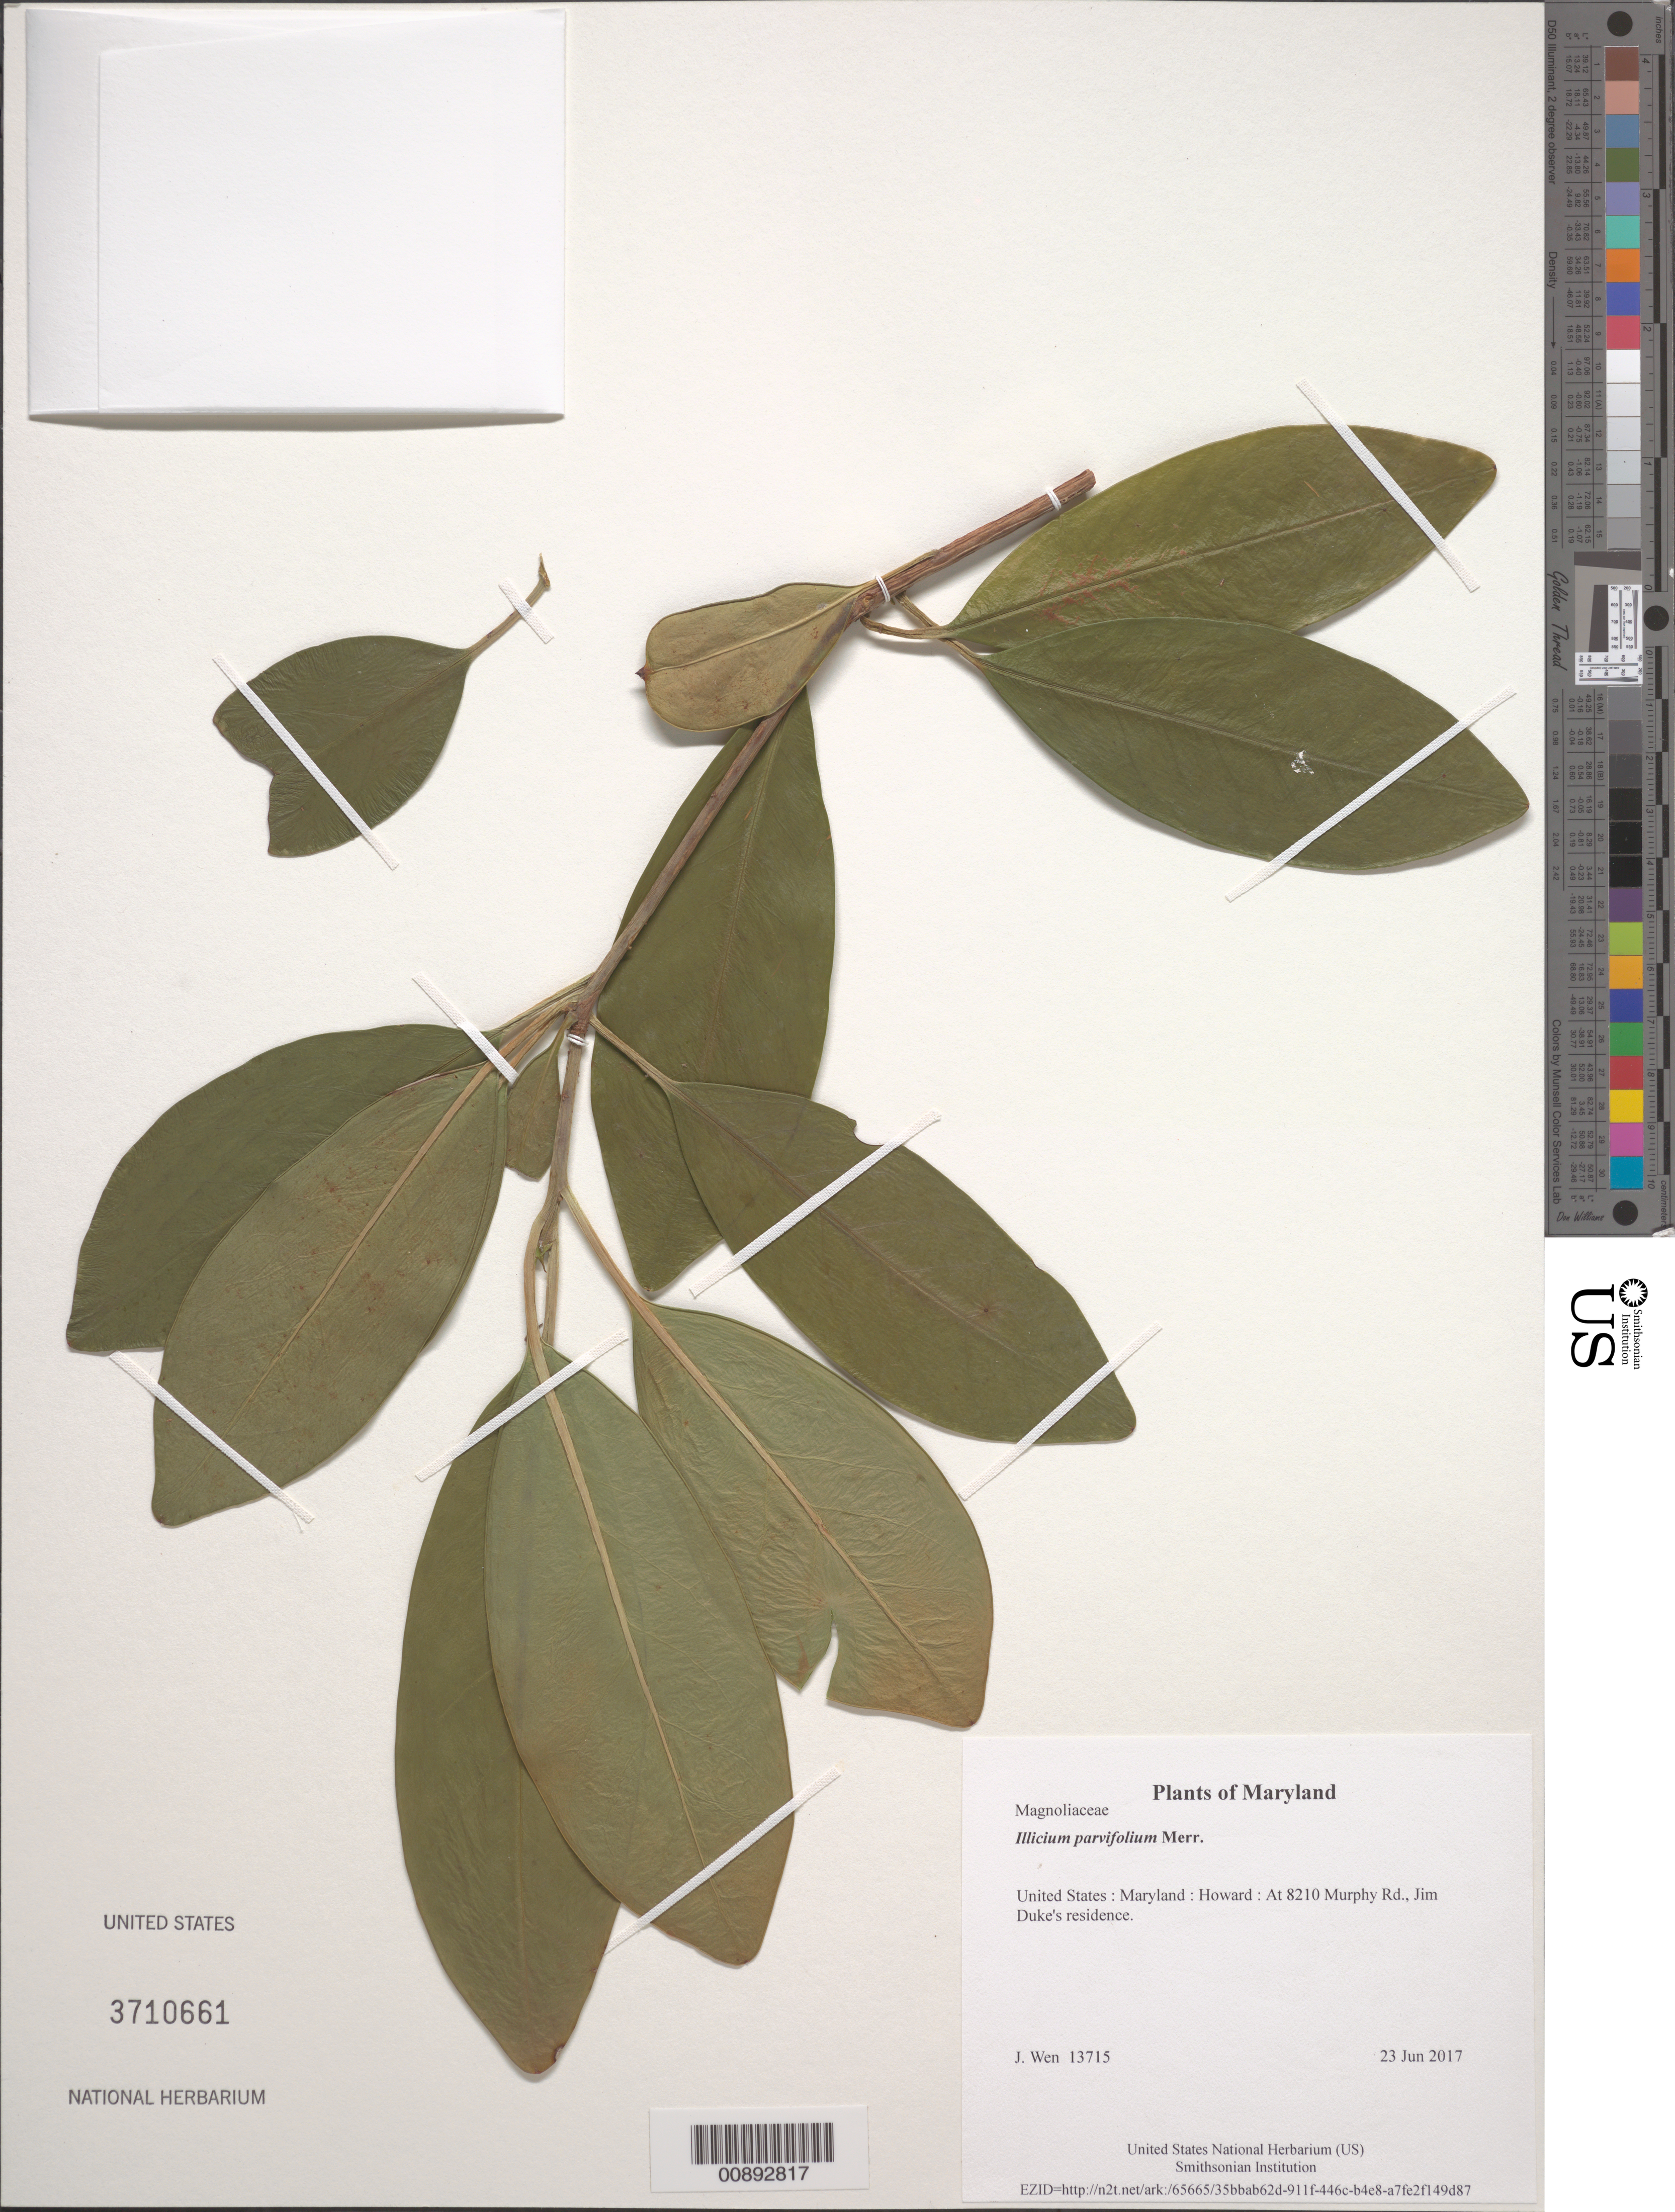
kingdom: Plantae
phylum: Tracheophyta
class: Magnoliopsida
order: Austrobaileyales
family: Schisandraceae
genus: Illicium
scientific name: Illicium parvifolium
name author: Merr.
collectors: J. Wen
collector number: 13715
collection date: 2017-06-23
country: United States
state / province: Maryland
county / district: Howard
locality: At 8210 Murphy Rd., Jim Duke's residence.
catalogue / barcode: US 3710661